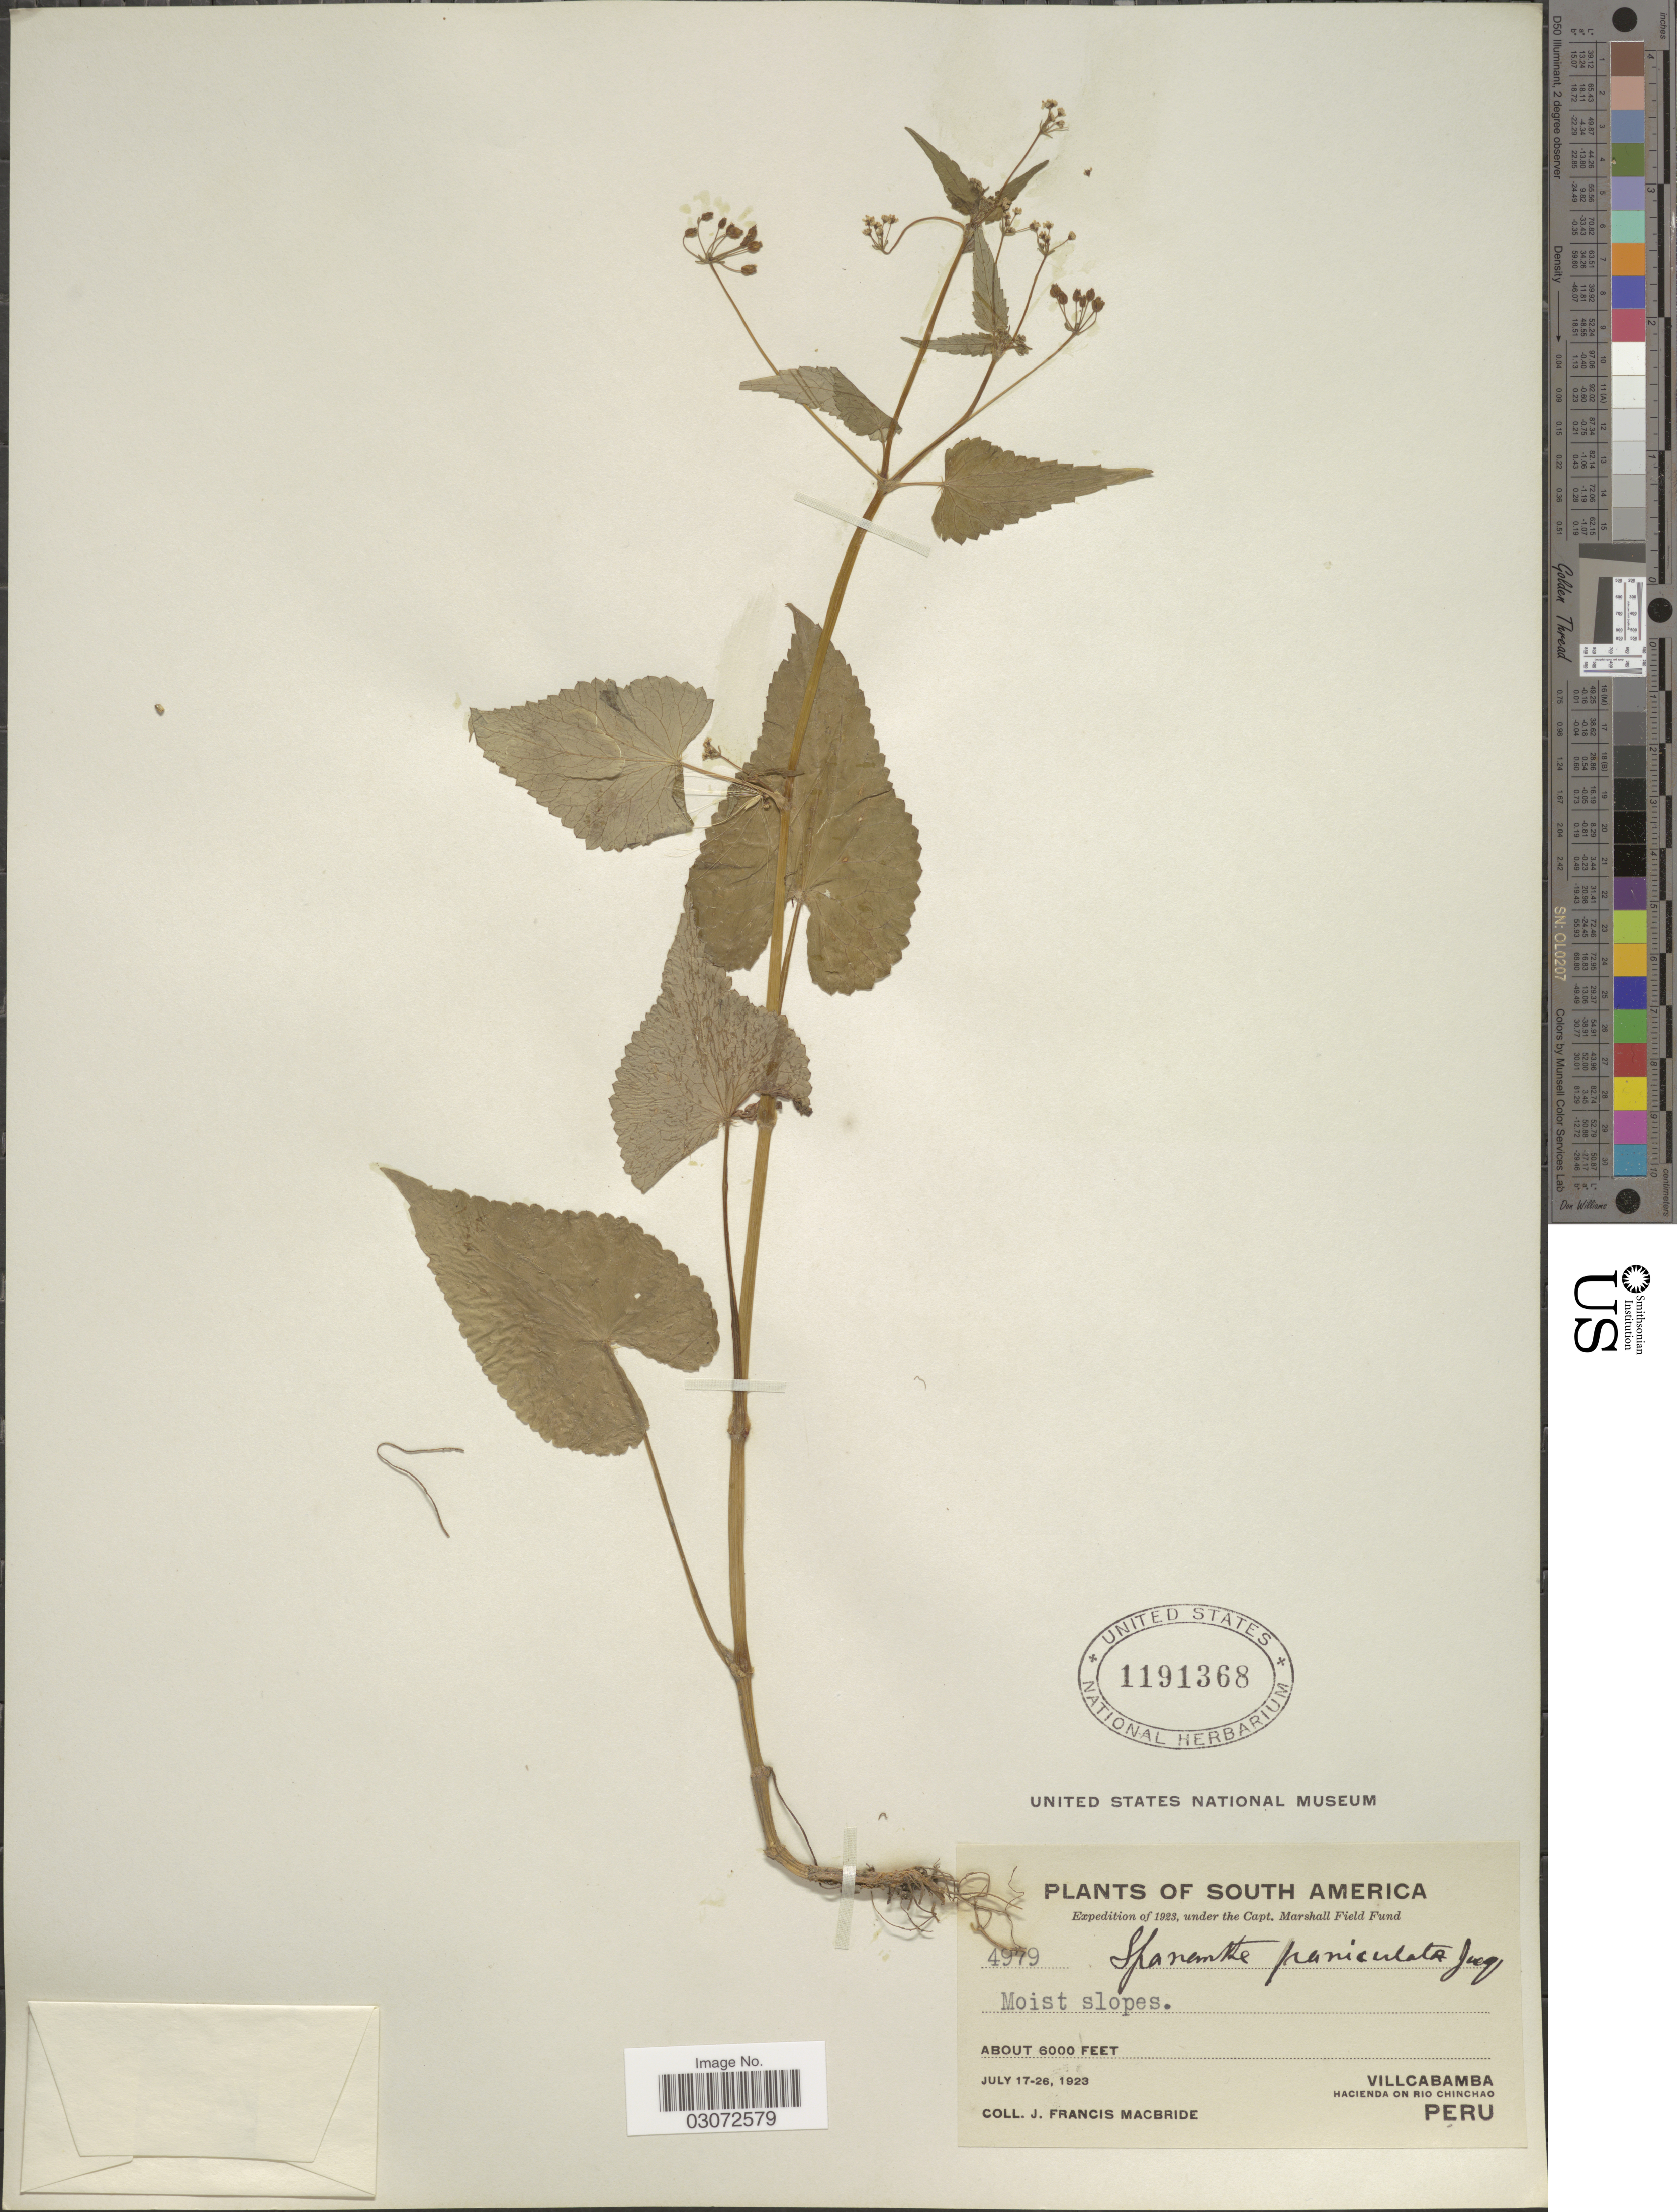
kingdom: Plantae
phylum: Tracheophyta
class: Magnoliopsida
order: Apiales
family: Apiaceae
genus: Spananthe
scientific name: Spananthe paniculata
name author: Jacq.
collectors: J. F. Macbride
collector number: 4979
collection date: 1923-07-17/1923-07-26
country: Peru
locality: Villcabamba. Hacienda on Rio Chinchao.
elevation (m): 1829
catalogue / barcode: US 1191368